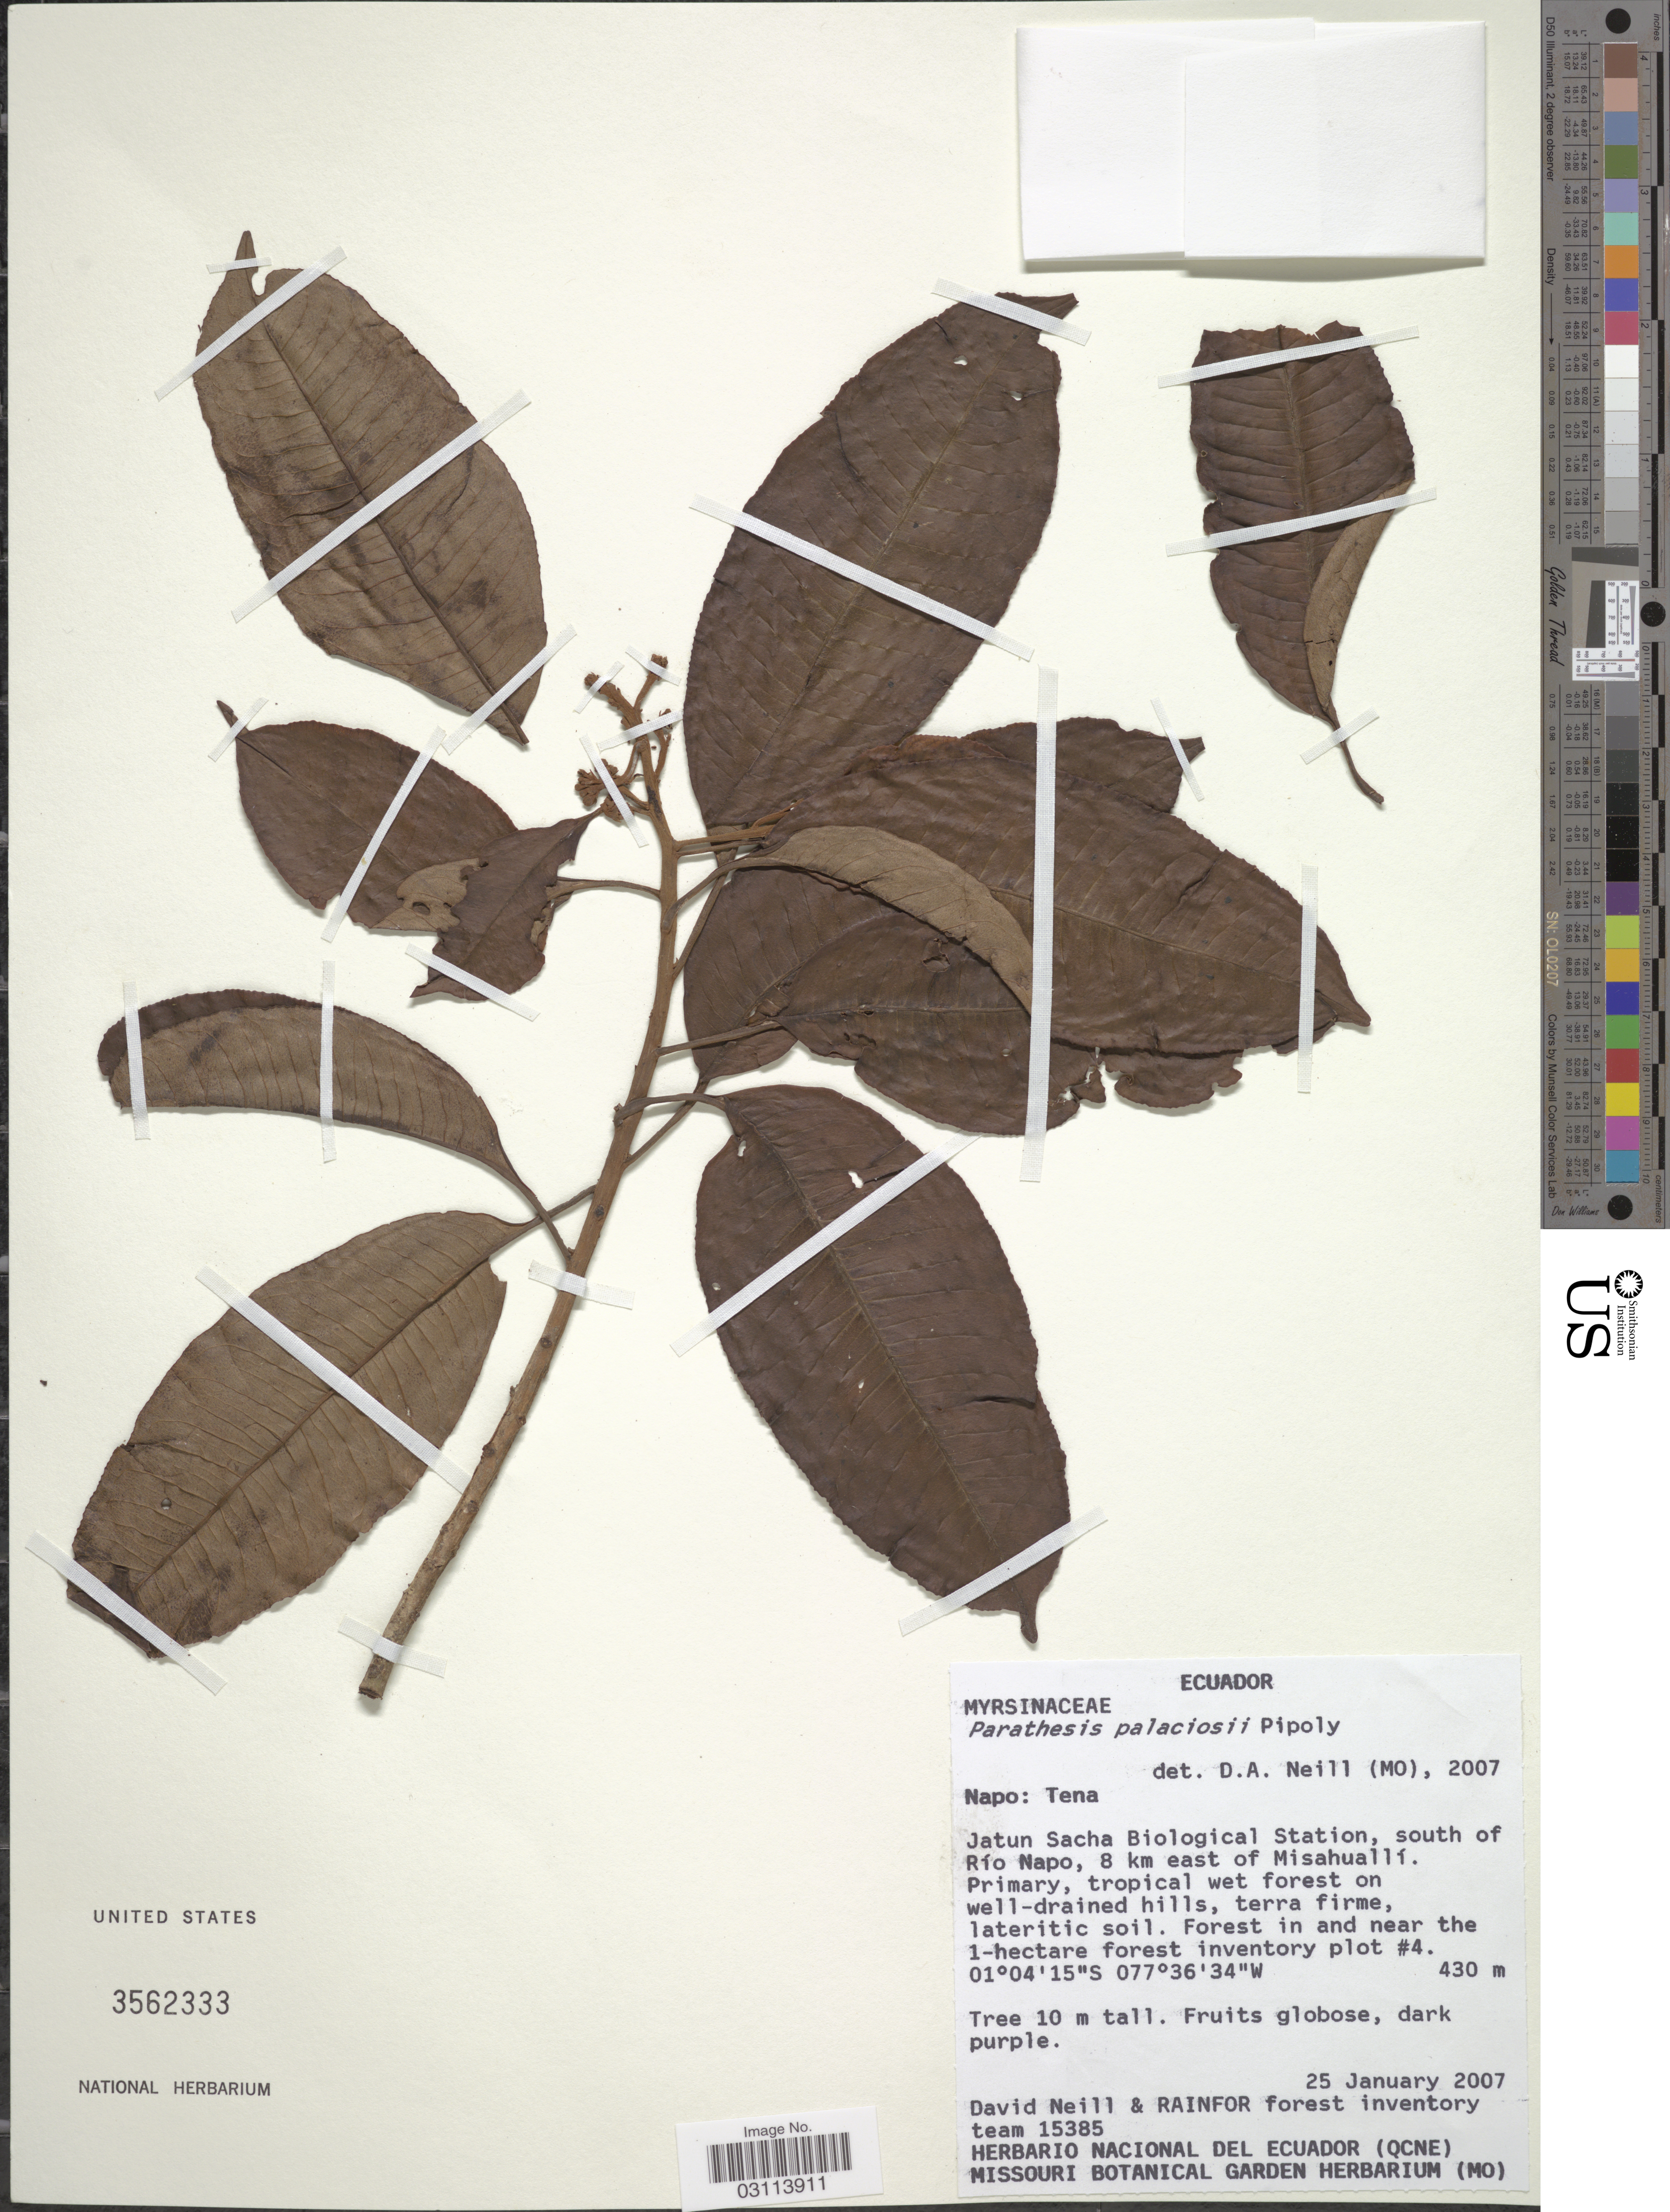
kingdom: Plantae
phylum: Tracheophyta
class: Magnoliopsida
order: Ericales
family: Primulaceae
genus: Parathesis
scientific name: Parathesis palaciosii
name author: Pipoly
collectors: D. Neill & RAINFOR forest inventory team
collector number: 15385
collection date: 2007-01-25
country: Ecuador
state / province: Napo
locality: Tena. Jatun Sacha Biological Station, south of Río Napo, 8 km east of Misahuallí.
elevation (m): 430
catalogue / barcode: US 3562333